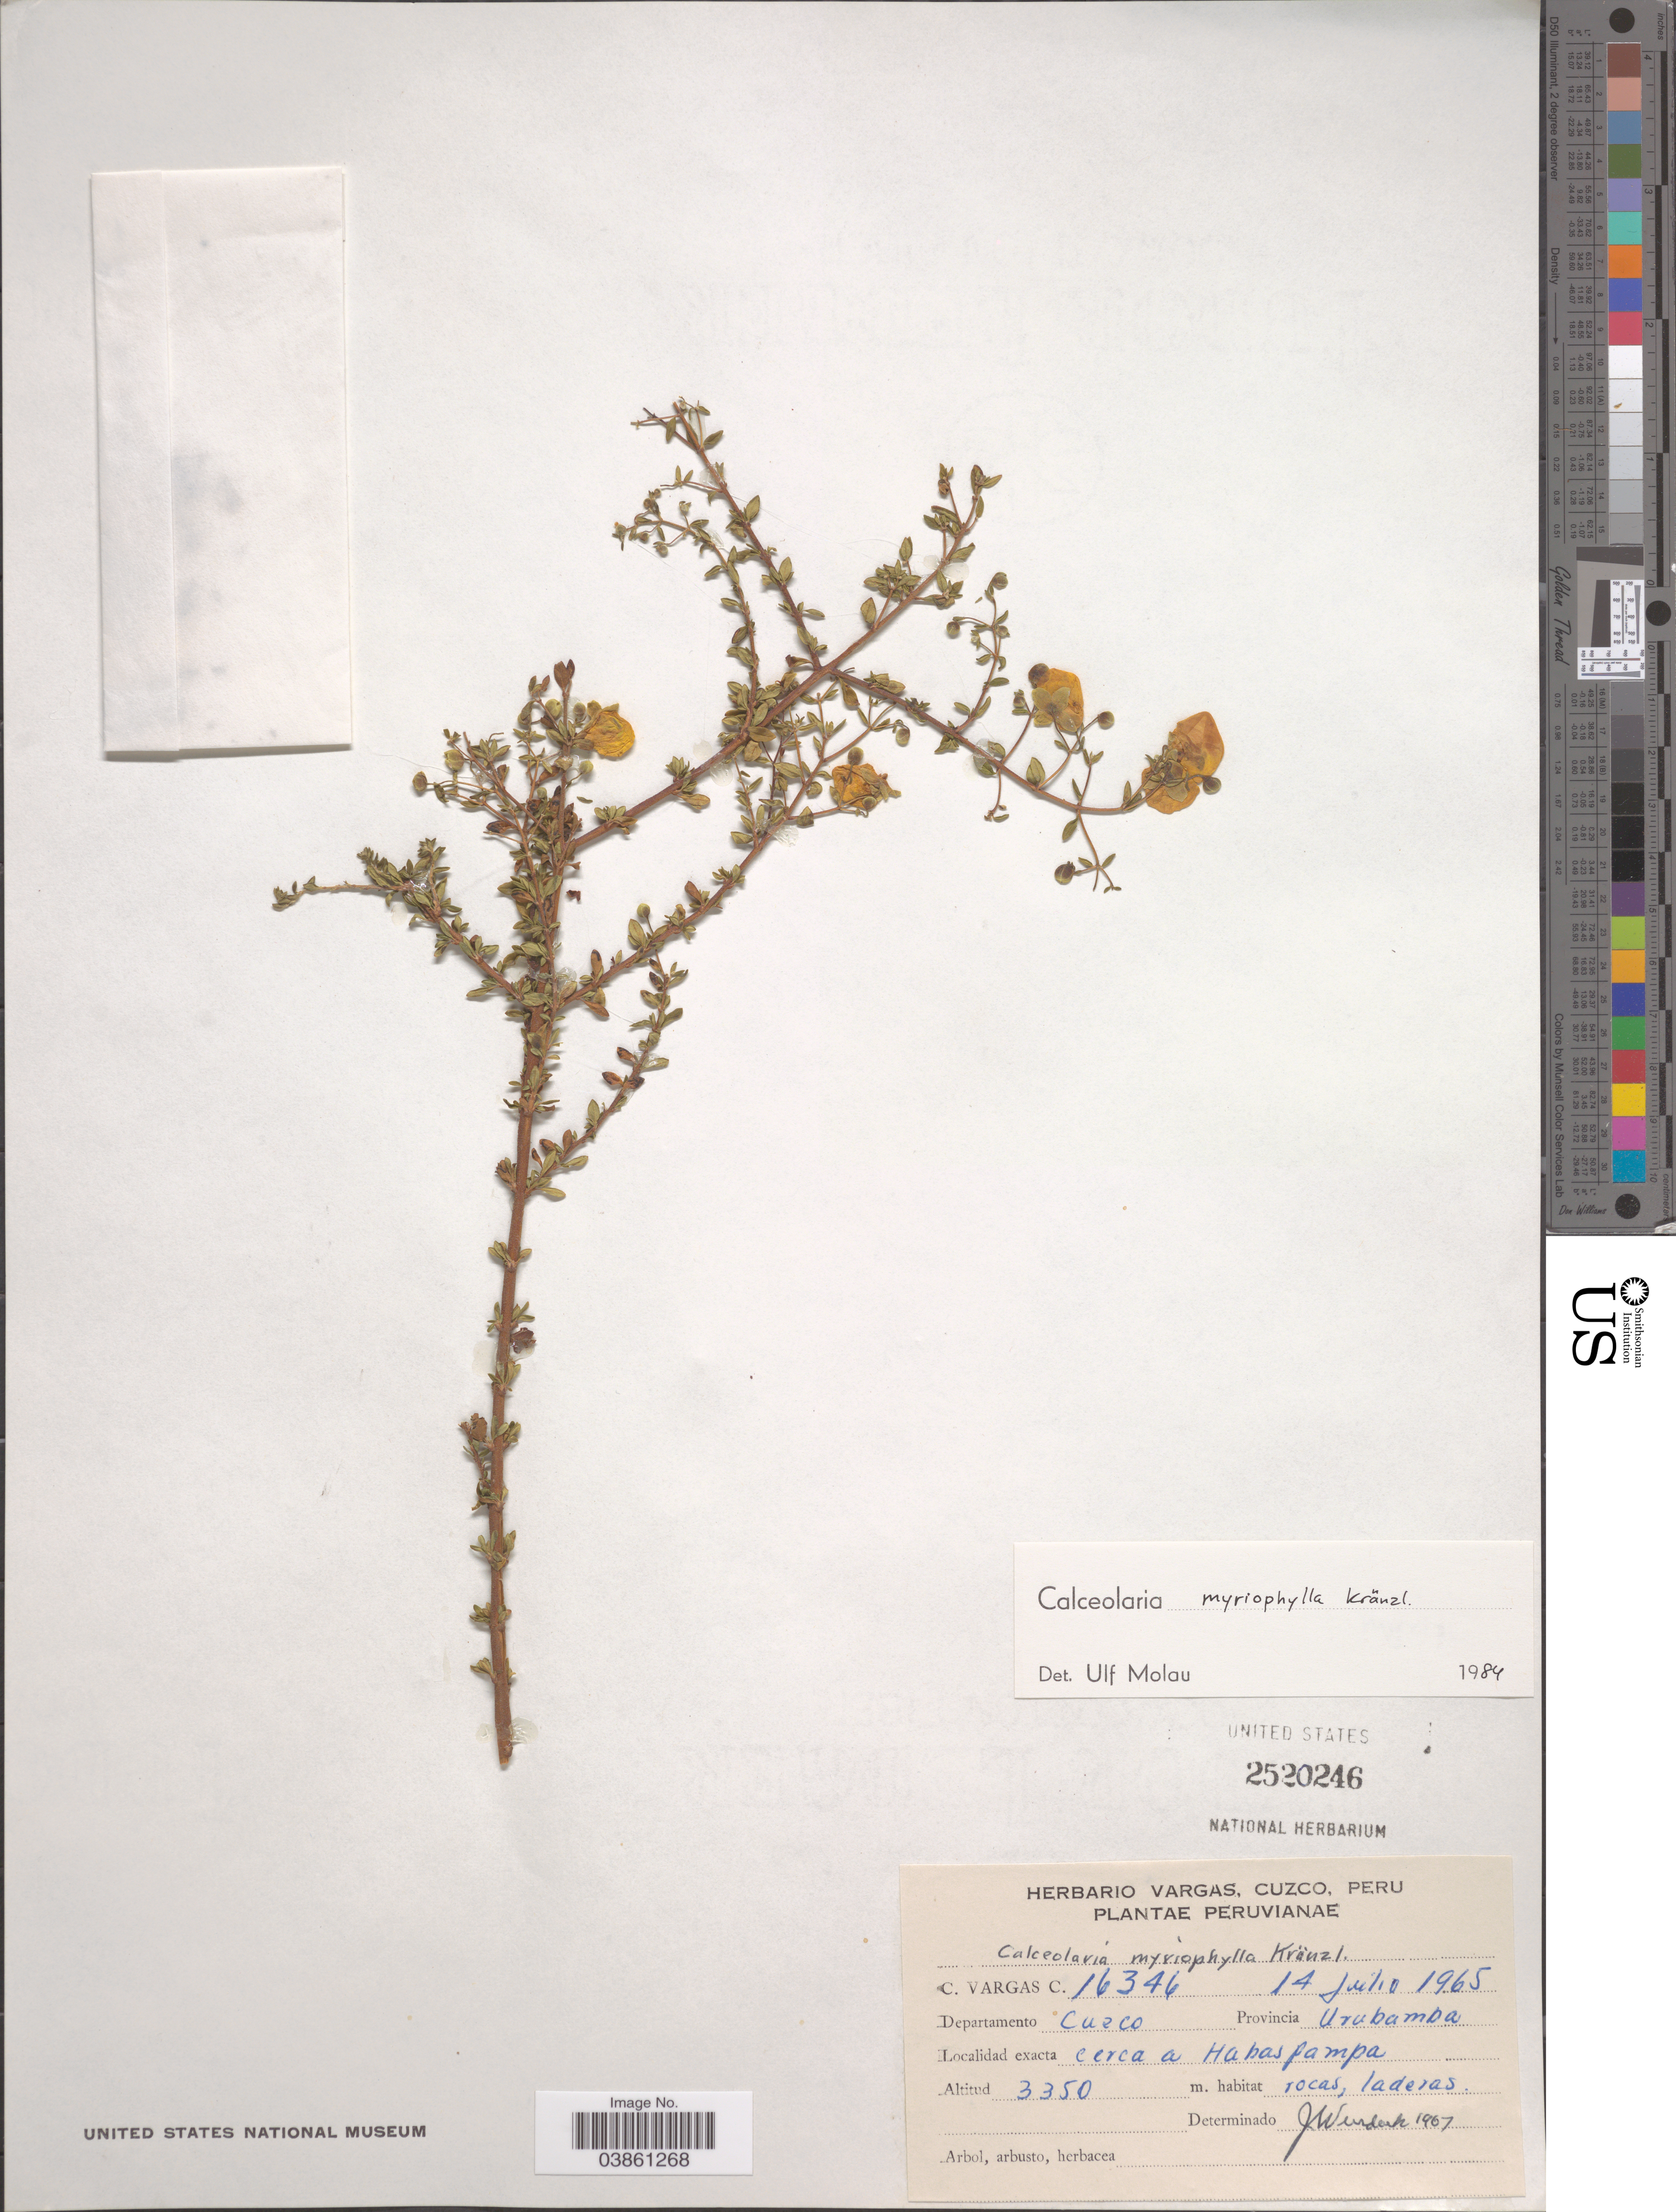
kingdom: Plantae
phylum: Tracheophyta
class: Magnoliopsida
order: Lamiales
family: Calceolariaceae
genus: Calceolaria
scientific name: Calceolaria myriophylla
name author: Kraenzl.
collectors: C. Vargas Calderón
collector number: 16346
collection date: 1965-07-14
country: Peru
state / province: Cusco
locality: Departamento Cuzco. Provincia Urubamba. Cerca a Habas Pampa.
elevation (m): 3350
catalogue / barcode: US 2520246